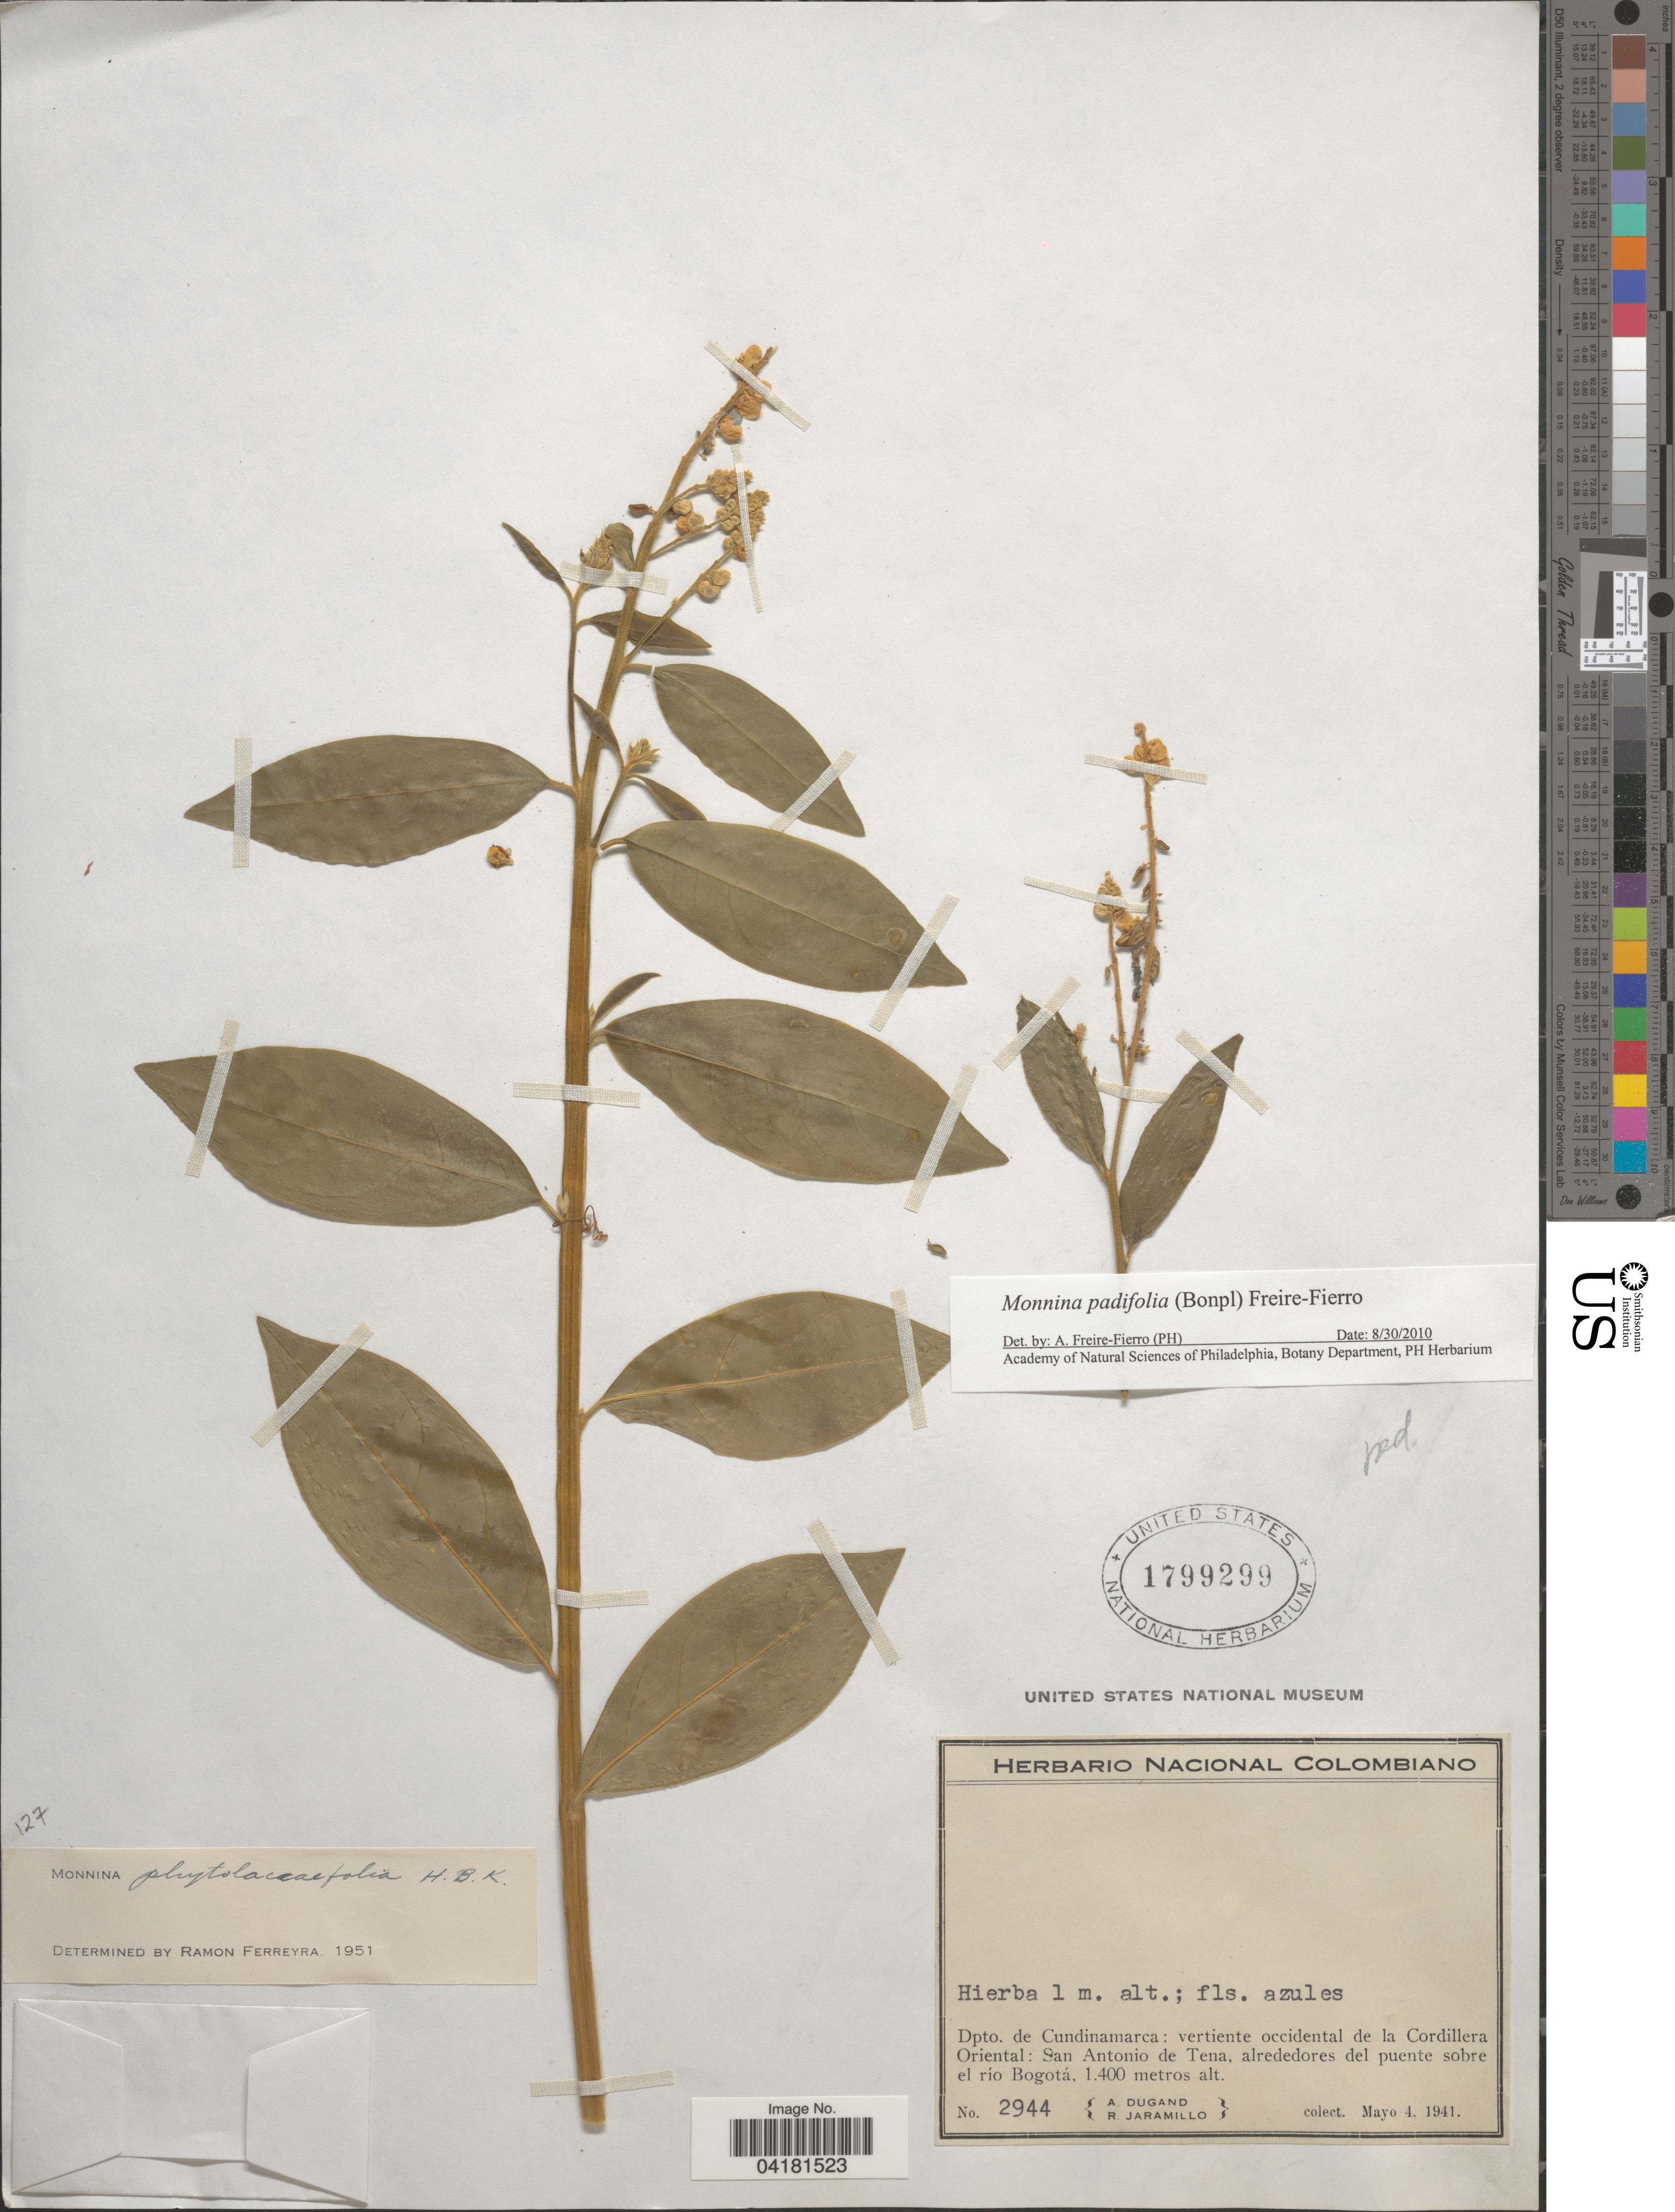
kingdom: Plantae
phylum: Tracheophyta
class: Magnoliopsida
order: Fabales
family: Polygalaceae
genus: Monnina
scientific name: Monnina padifolia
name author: (Bonpl.) Freire-Fierro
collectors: A. Dugand & R. Jaramillo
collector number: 2944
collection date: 1941-05-04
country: Colombia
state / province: Cundinamarca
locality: Dpto. de Cundinamarca: vertiente occidental de la Cordillera Oriental: San Antonio de Tena, alrededores del puente sobre el río Bogotá.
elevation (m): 1400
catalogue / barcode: US 1799299